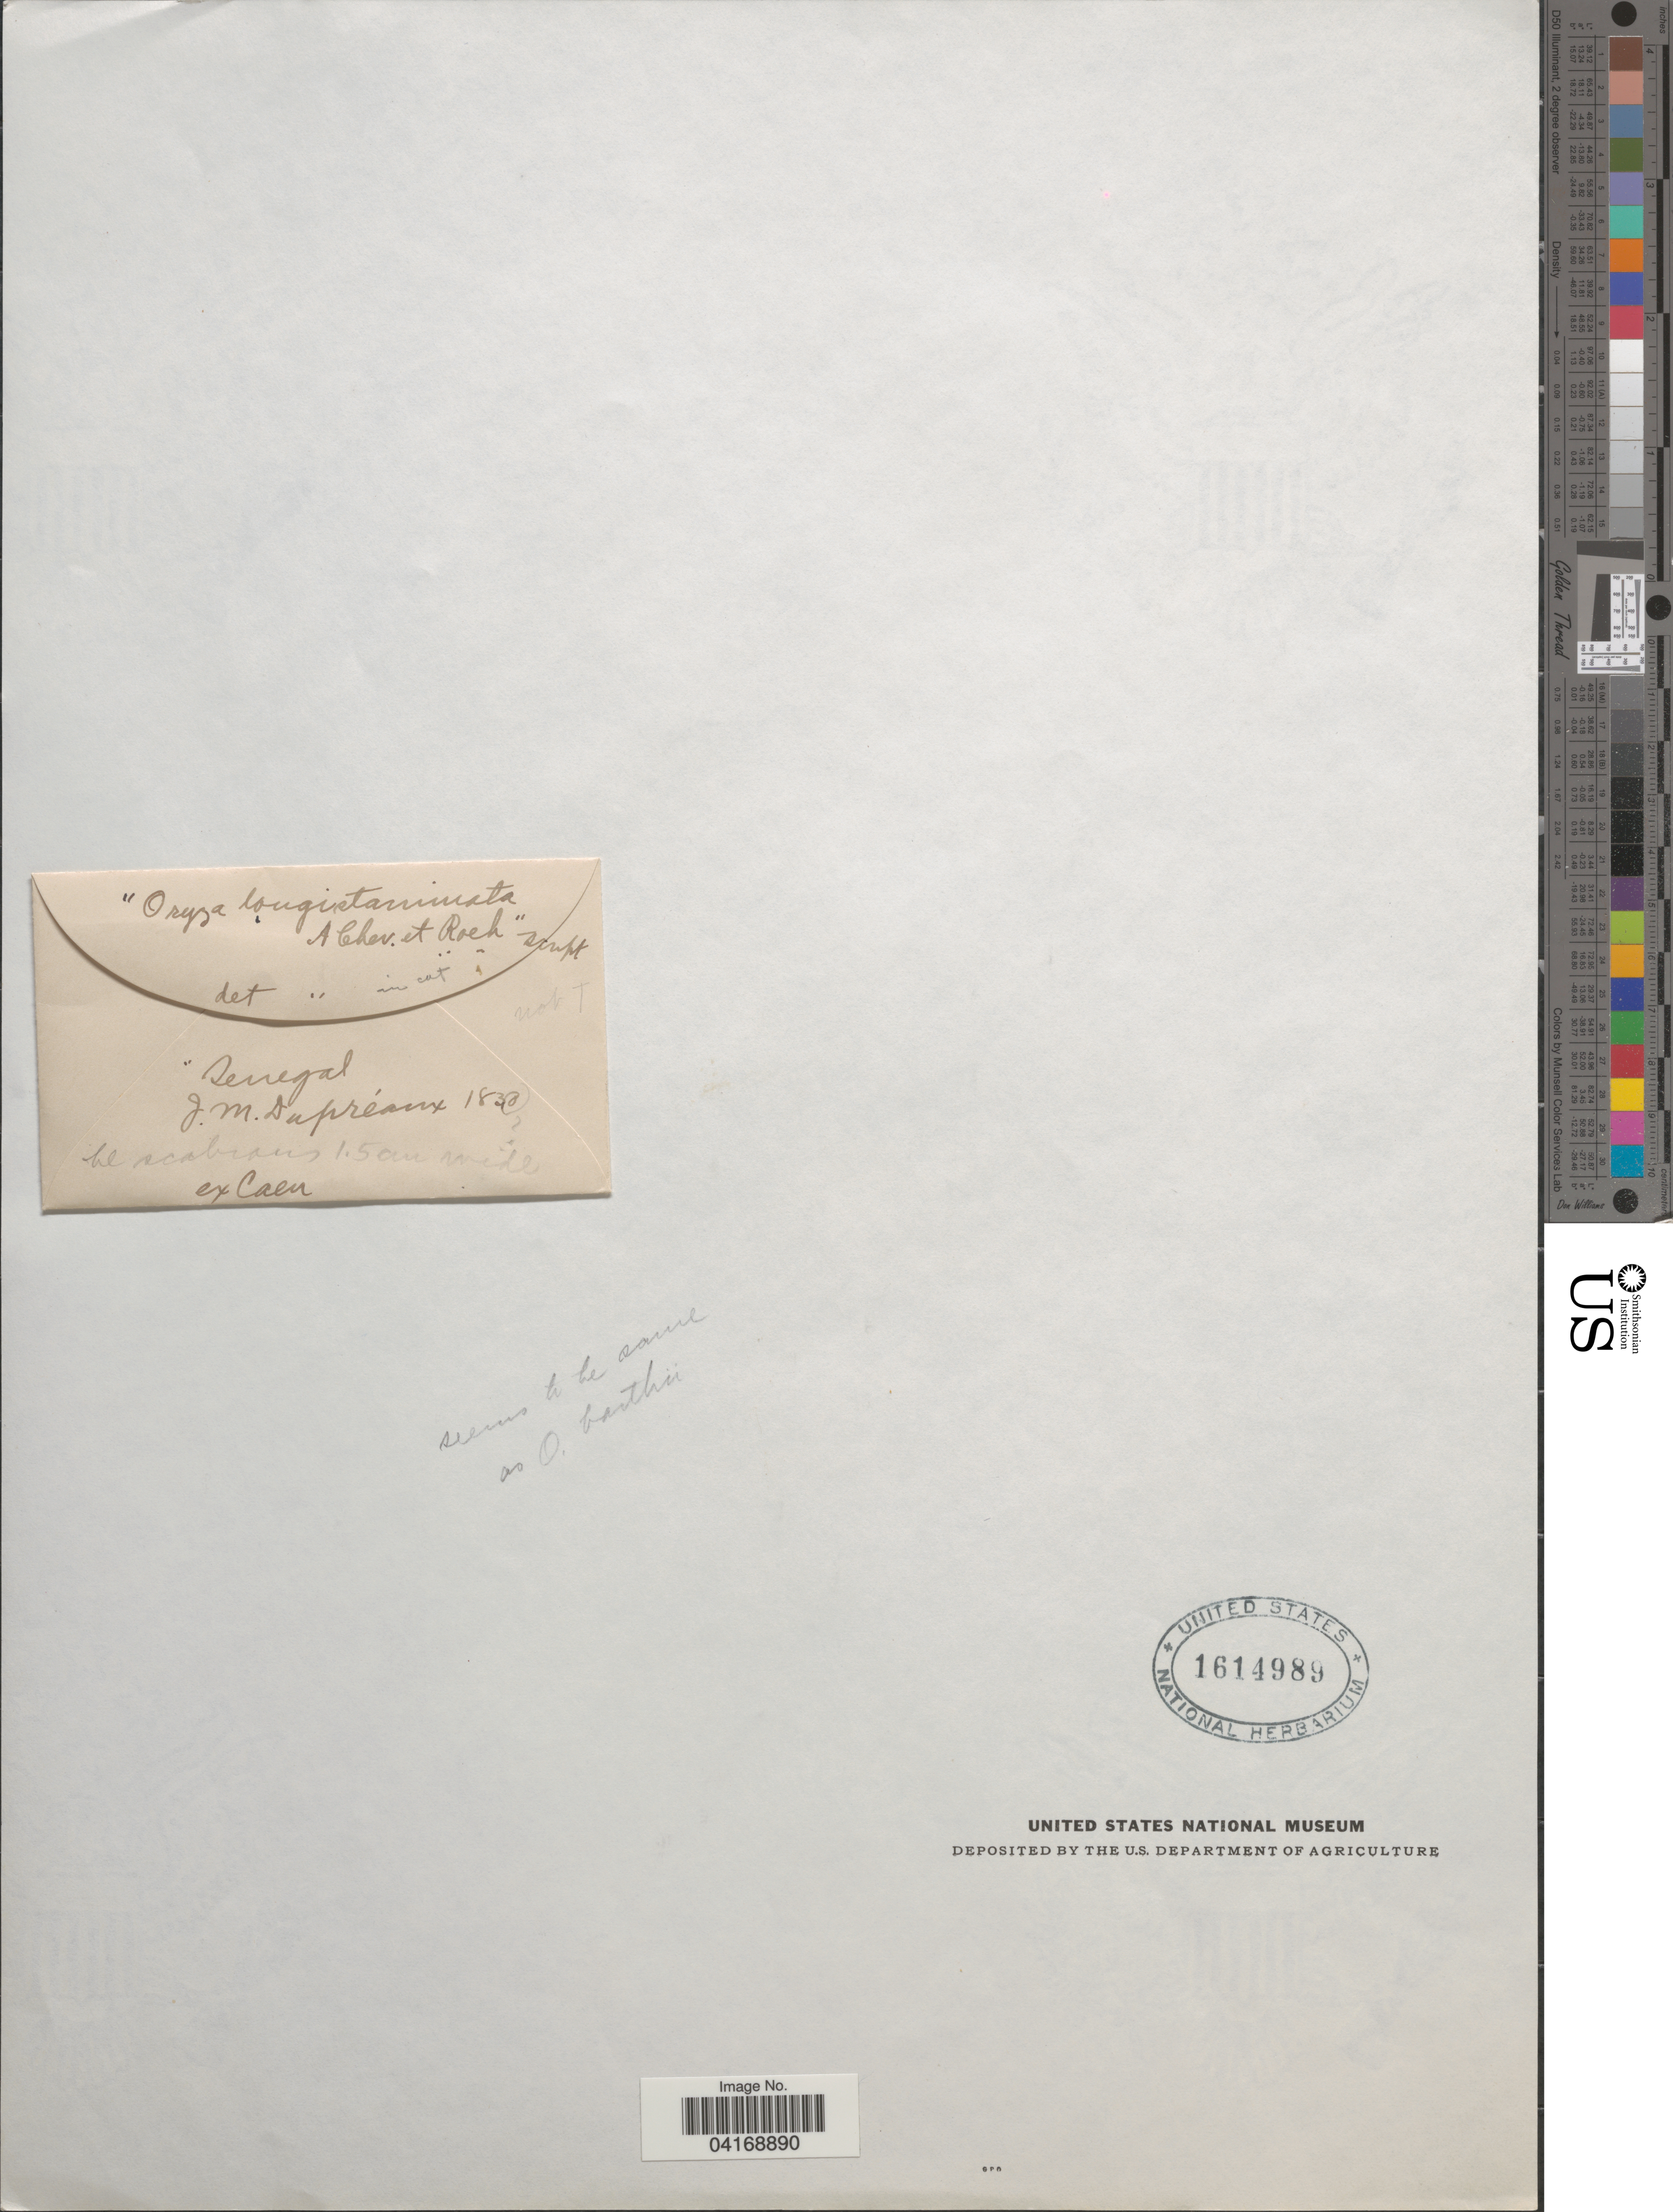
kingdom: Plantae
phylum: Tracheophyta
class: Liliopsida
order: Poales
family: Poaceae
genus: Oryza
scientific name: Oryza barthii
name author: A. Chev.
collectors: J. Dupréaux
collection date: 1830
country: Senegal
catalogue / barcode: US 1614989